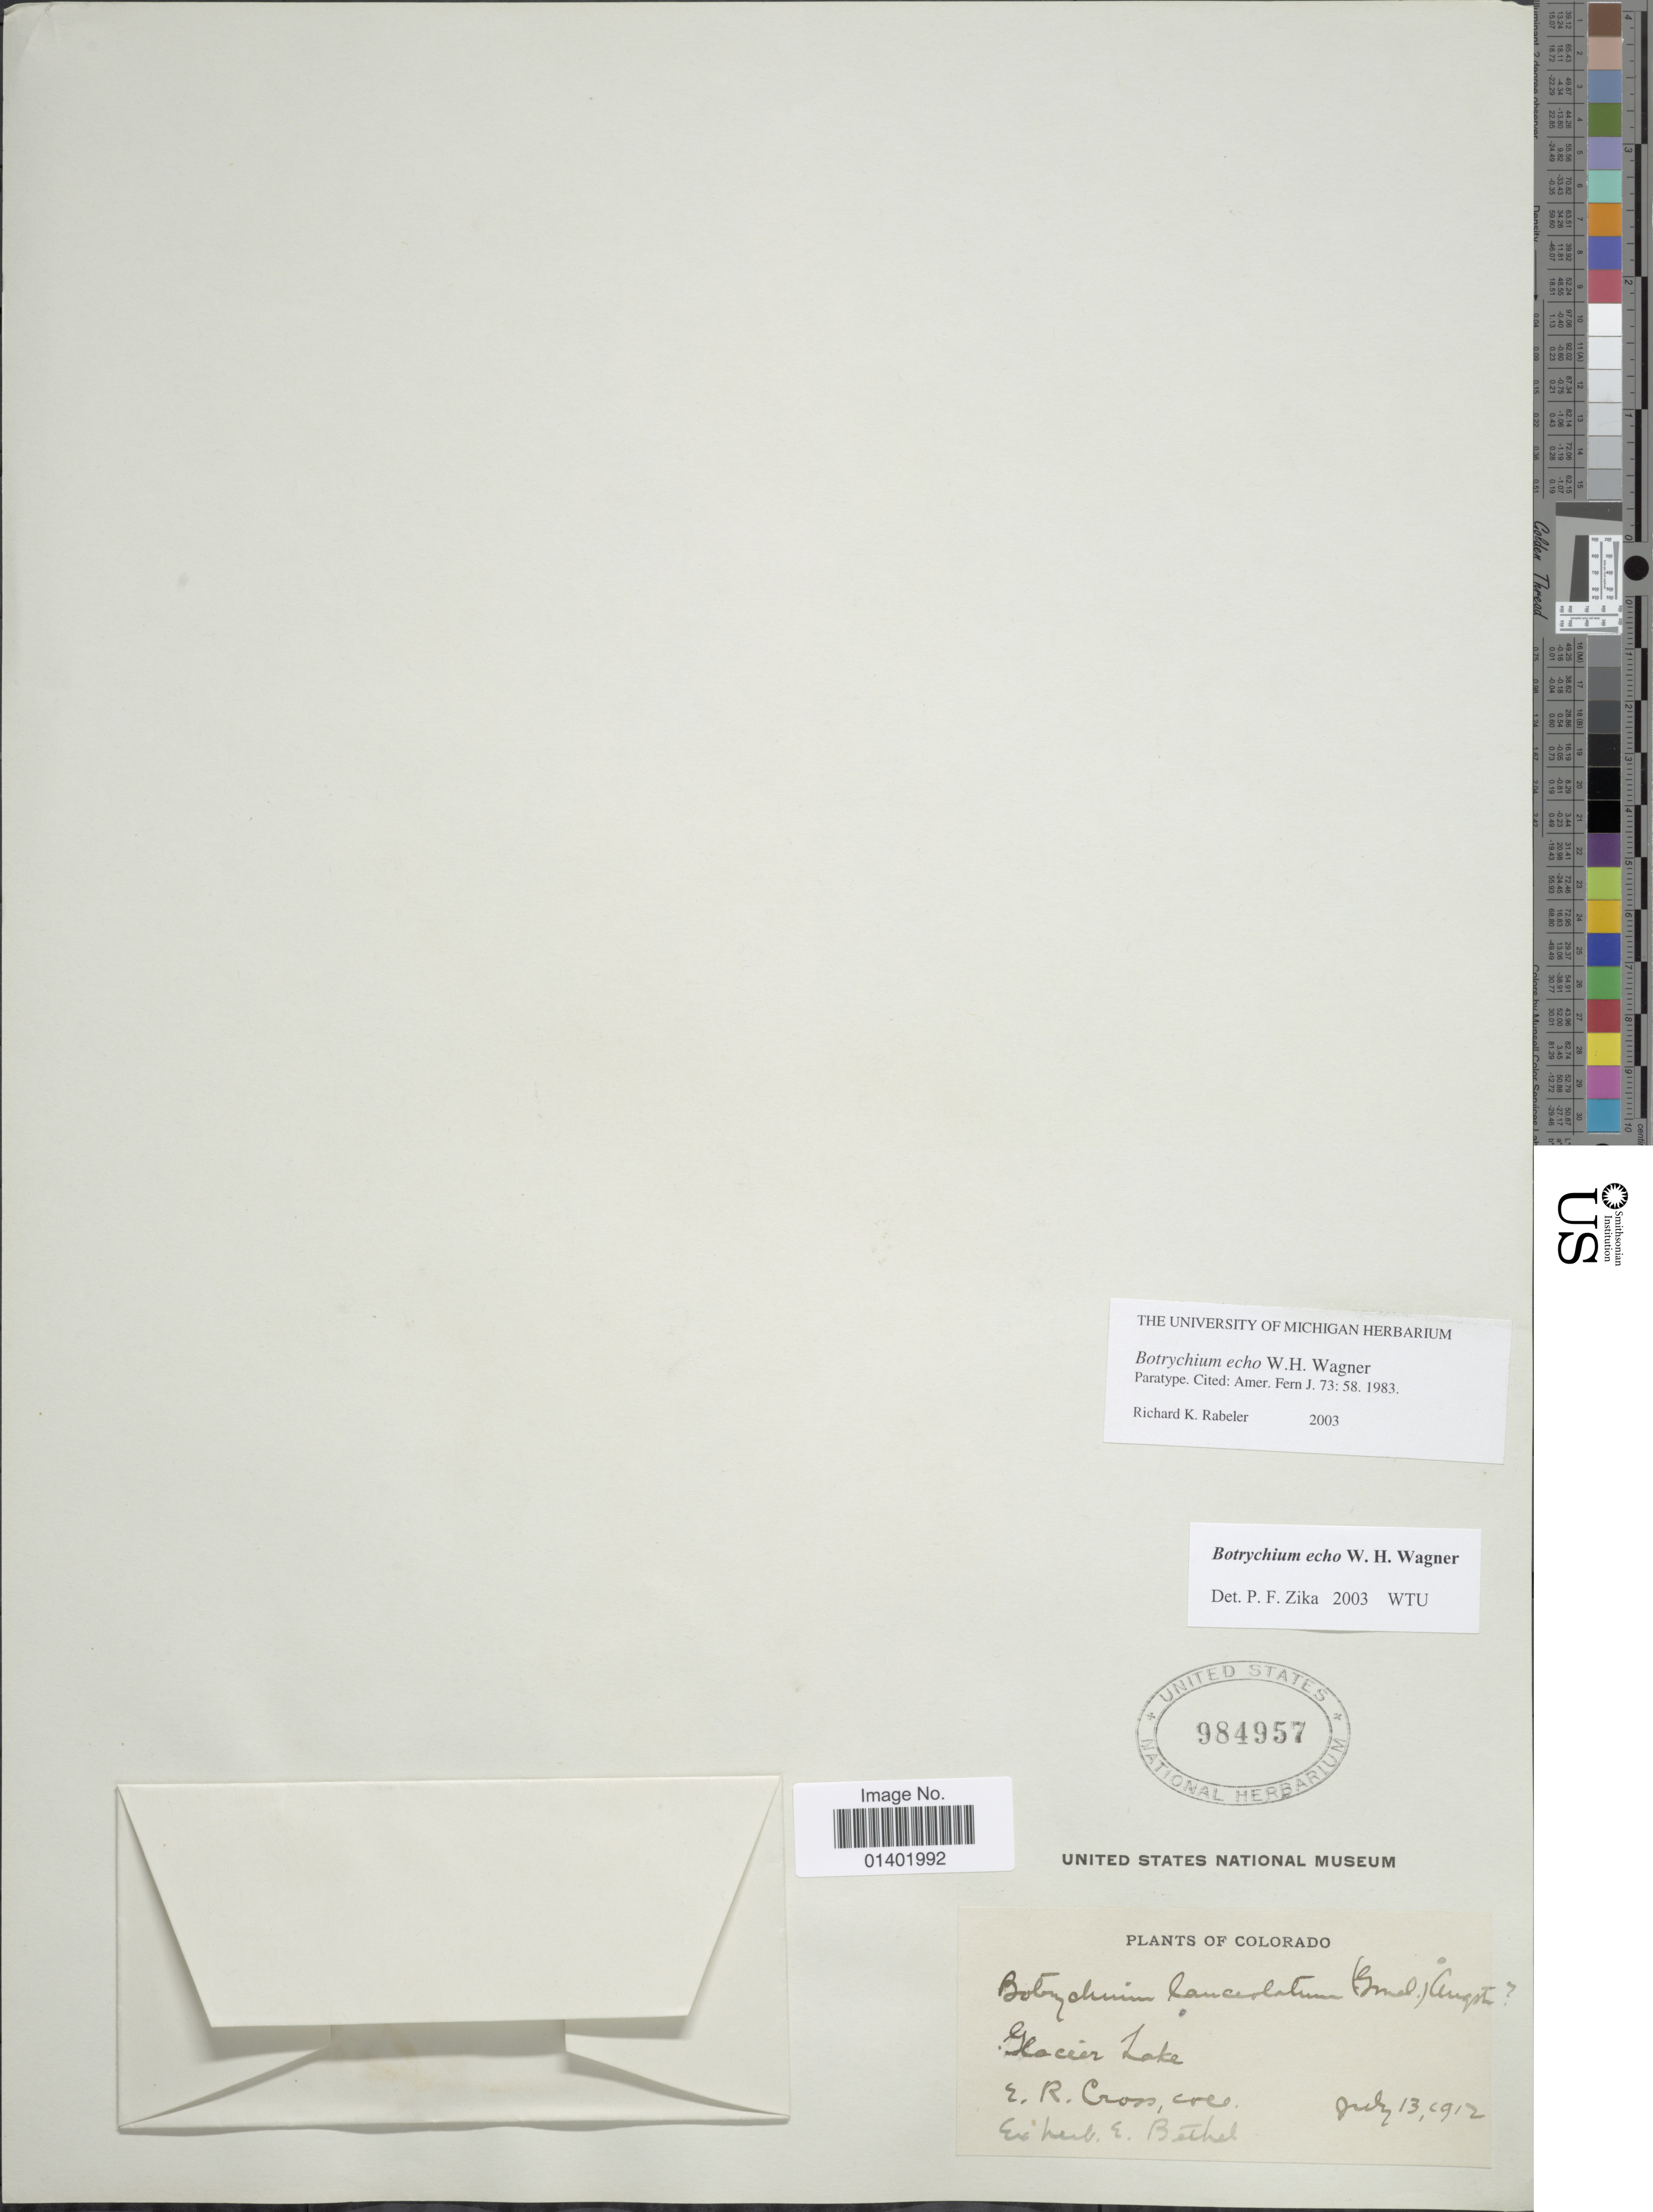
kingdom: Plantae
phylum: Tracheophyta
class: Polypodiopsida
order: Ophioglossales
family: Ophioglossaceae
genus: Botrychium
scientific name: Botrychium echo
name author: W.H. Wagner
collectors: E. Cross & E. Bethel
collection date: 1912-07-13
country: United States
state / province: Colorado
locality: Glacier Lake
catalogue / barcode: US 984957